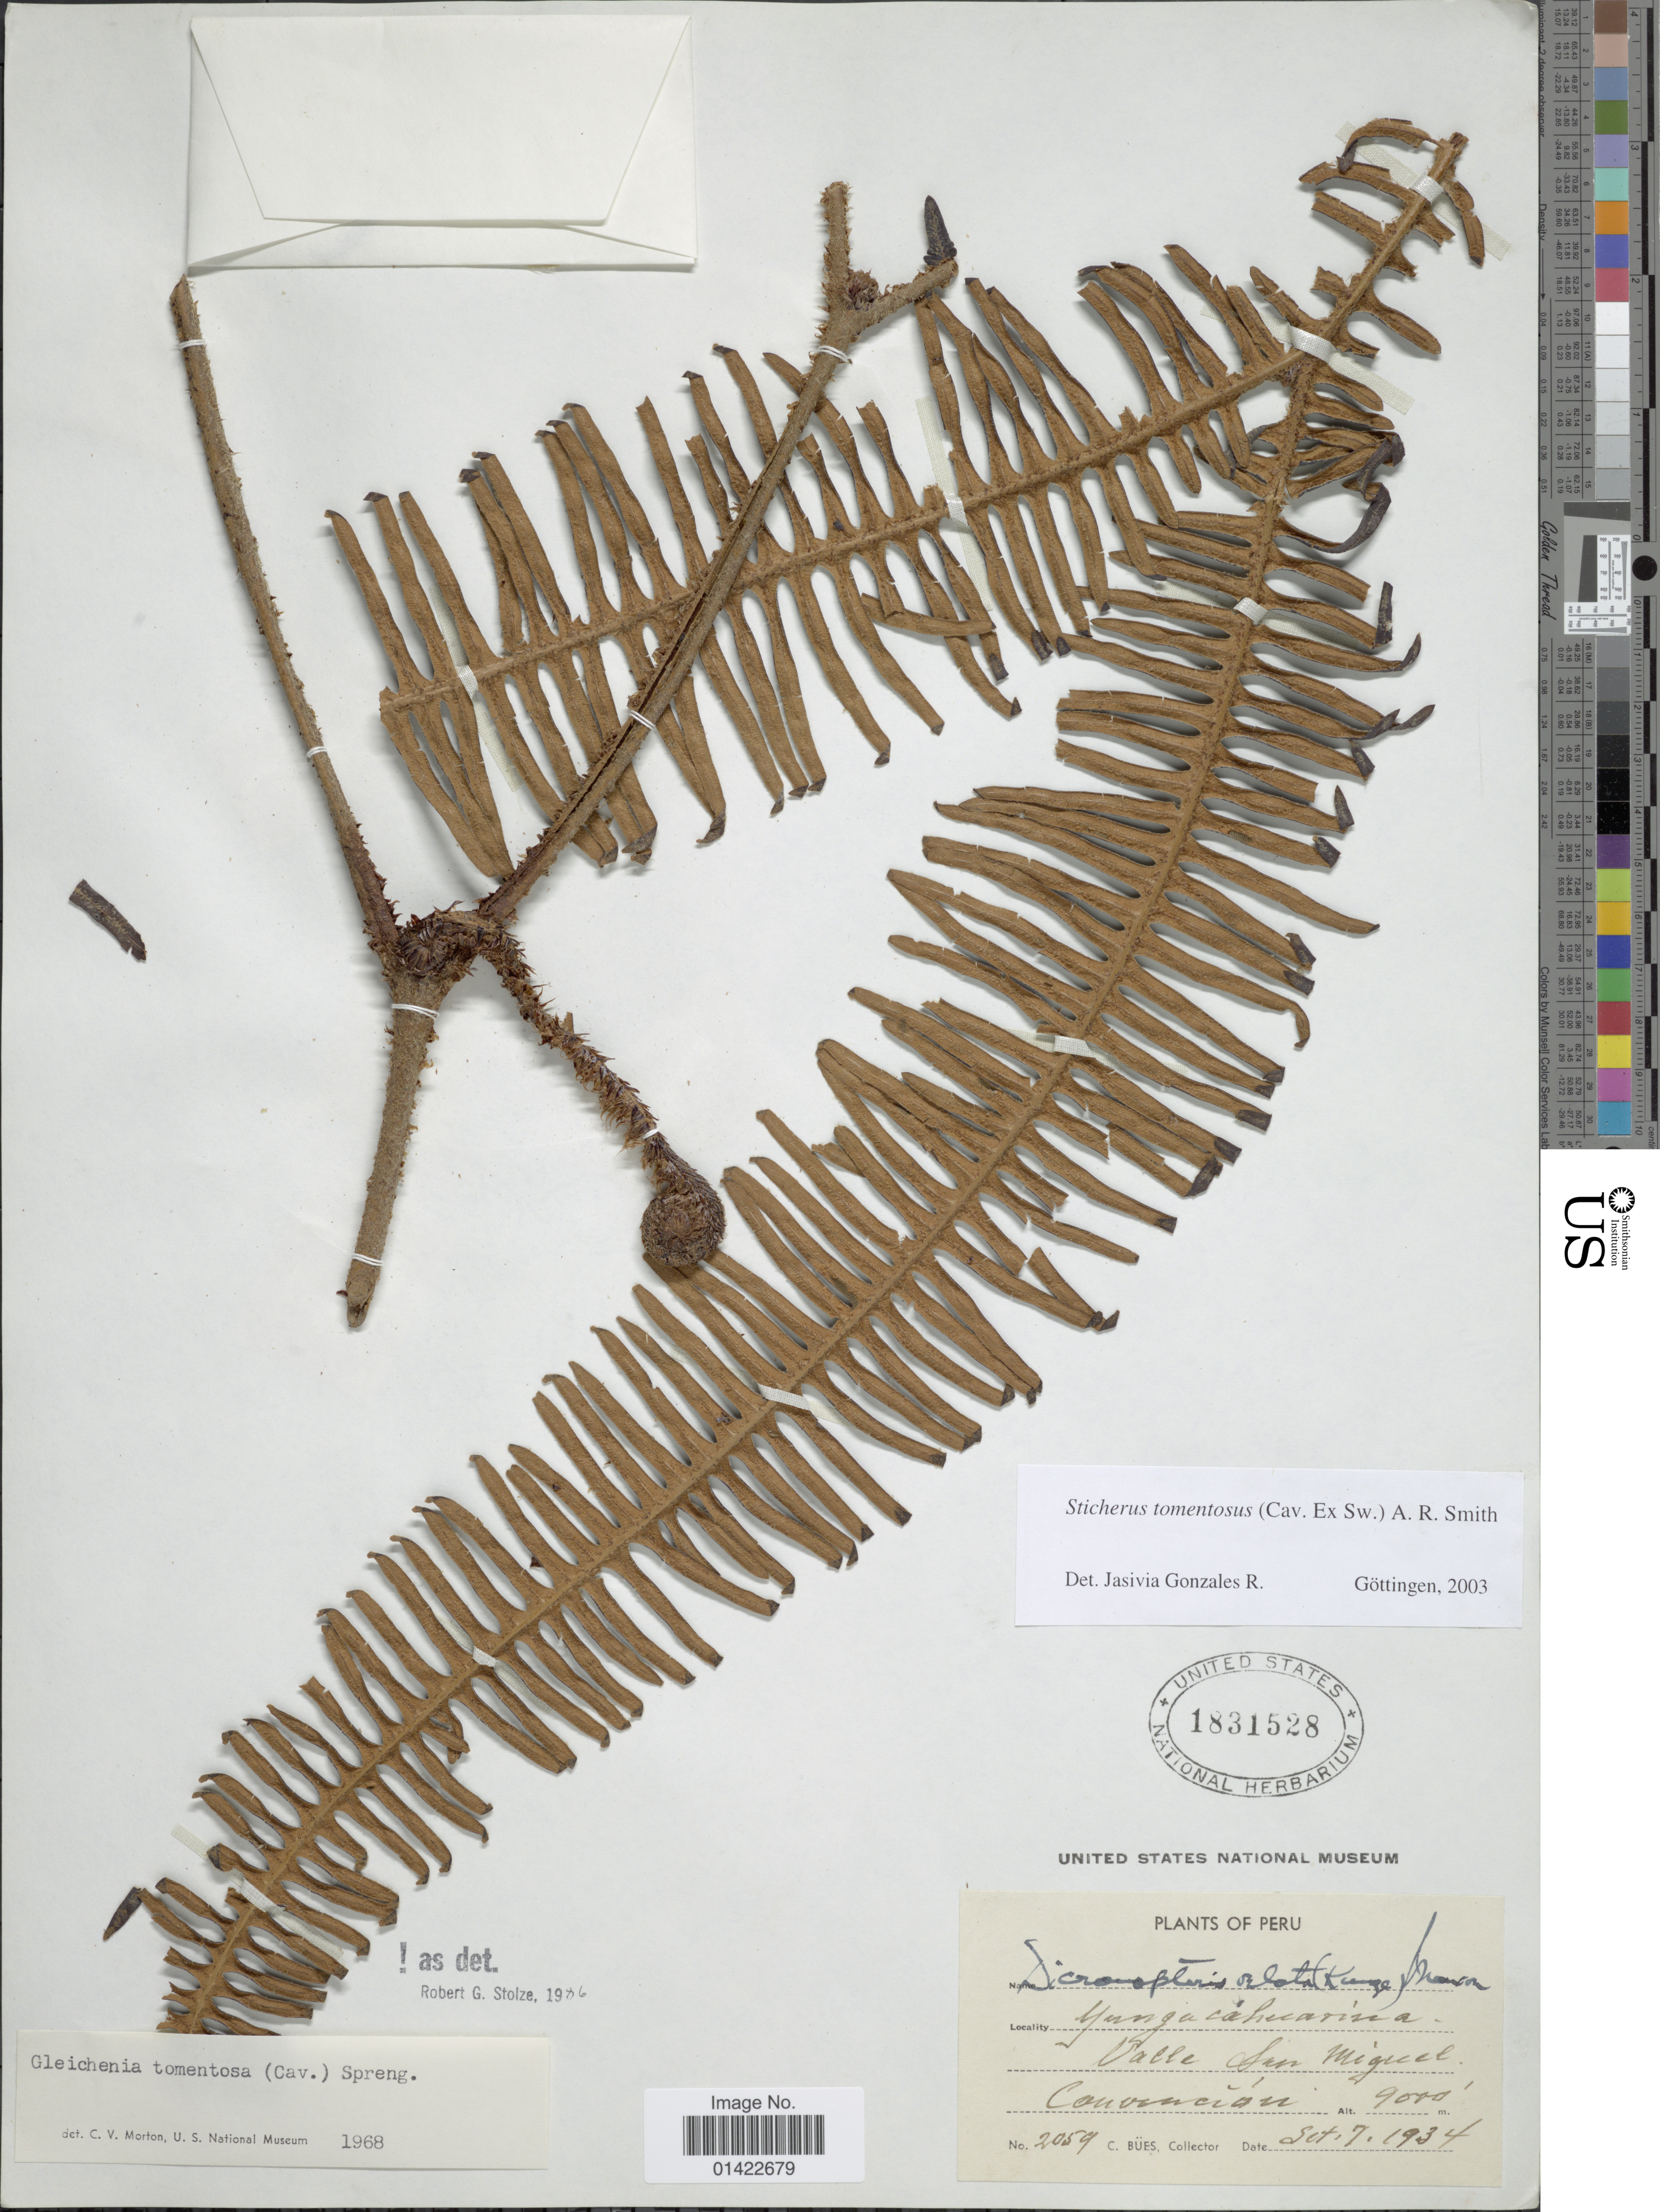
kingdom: Plantae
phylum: Tracheophyta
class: Polypodiopsida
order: Gleicheniales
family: Gleicheniaceae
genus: Sticherus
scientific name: Sticherus tomentosus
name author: (Cav. ex Sw.) A.R. Sm.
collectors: C. Bues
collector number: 2059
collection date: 1934-09-07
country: Peru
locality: Yunga cahuarina. Valle San Miguel. Convención.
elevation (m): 2743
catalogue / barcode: US 1831528